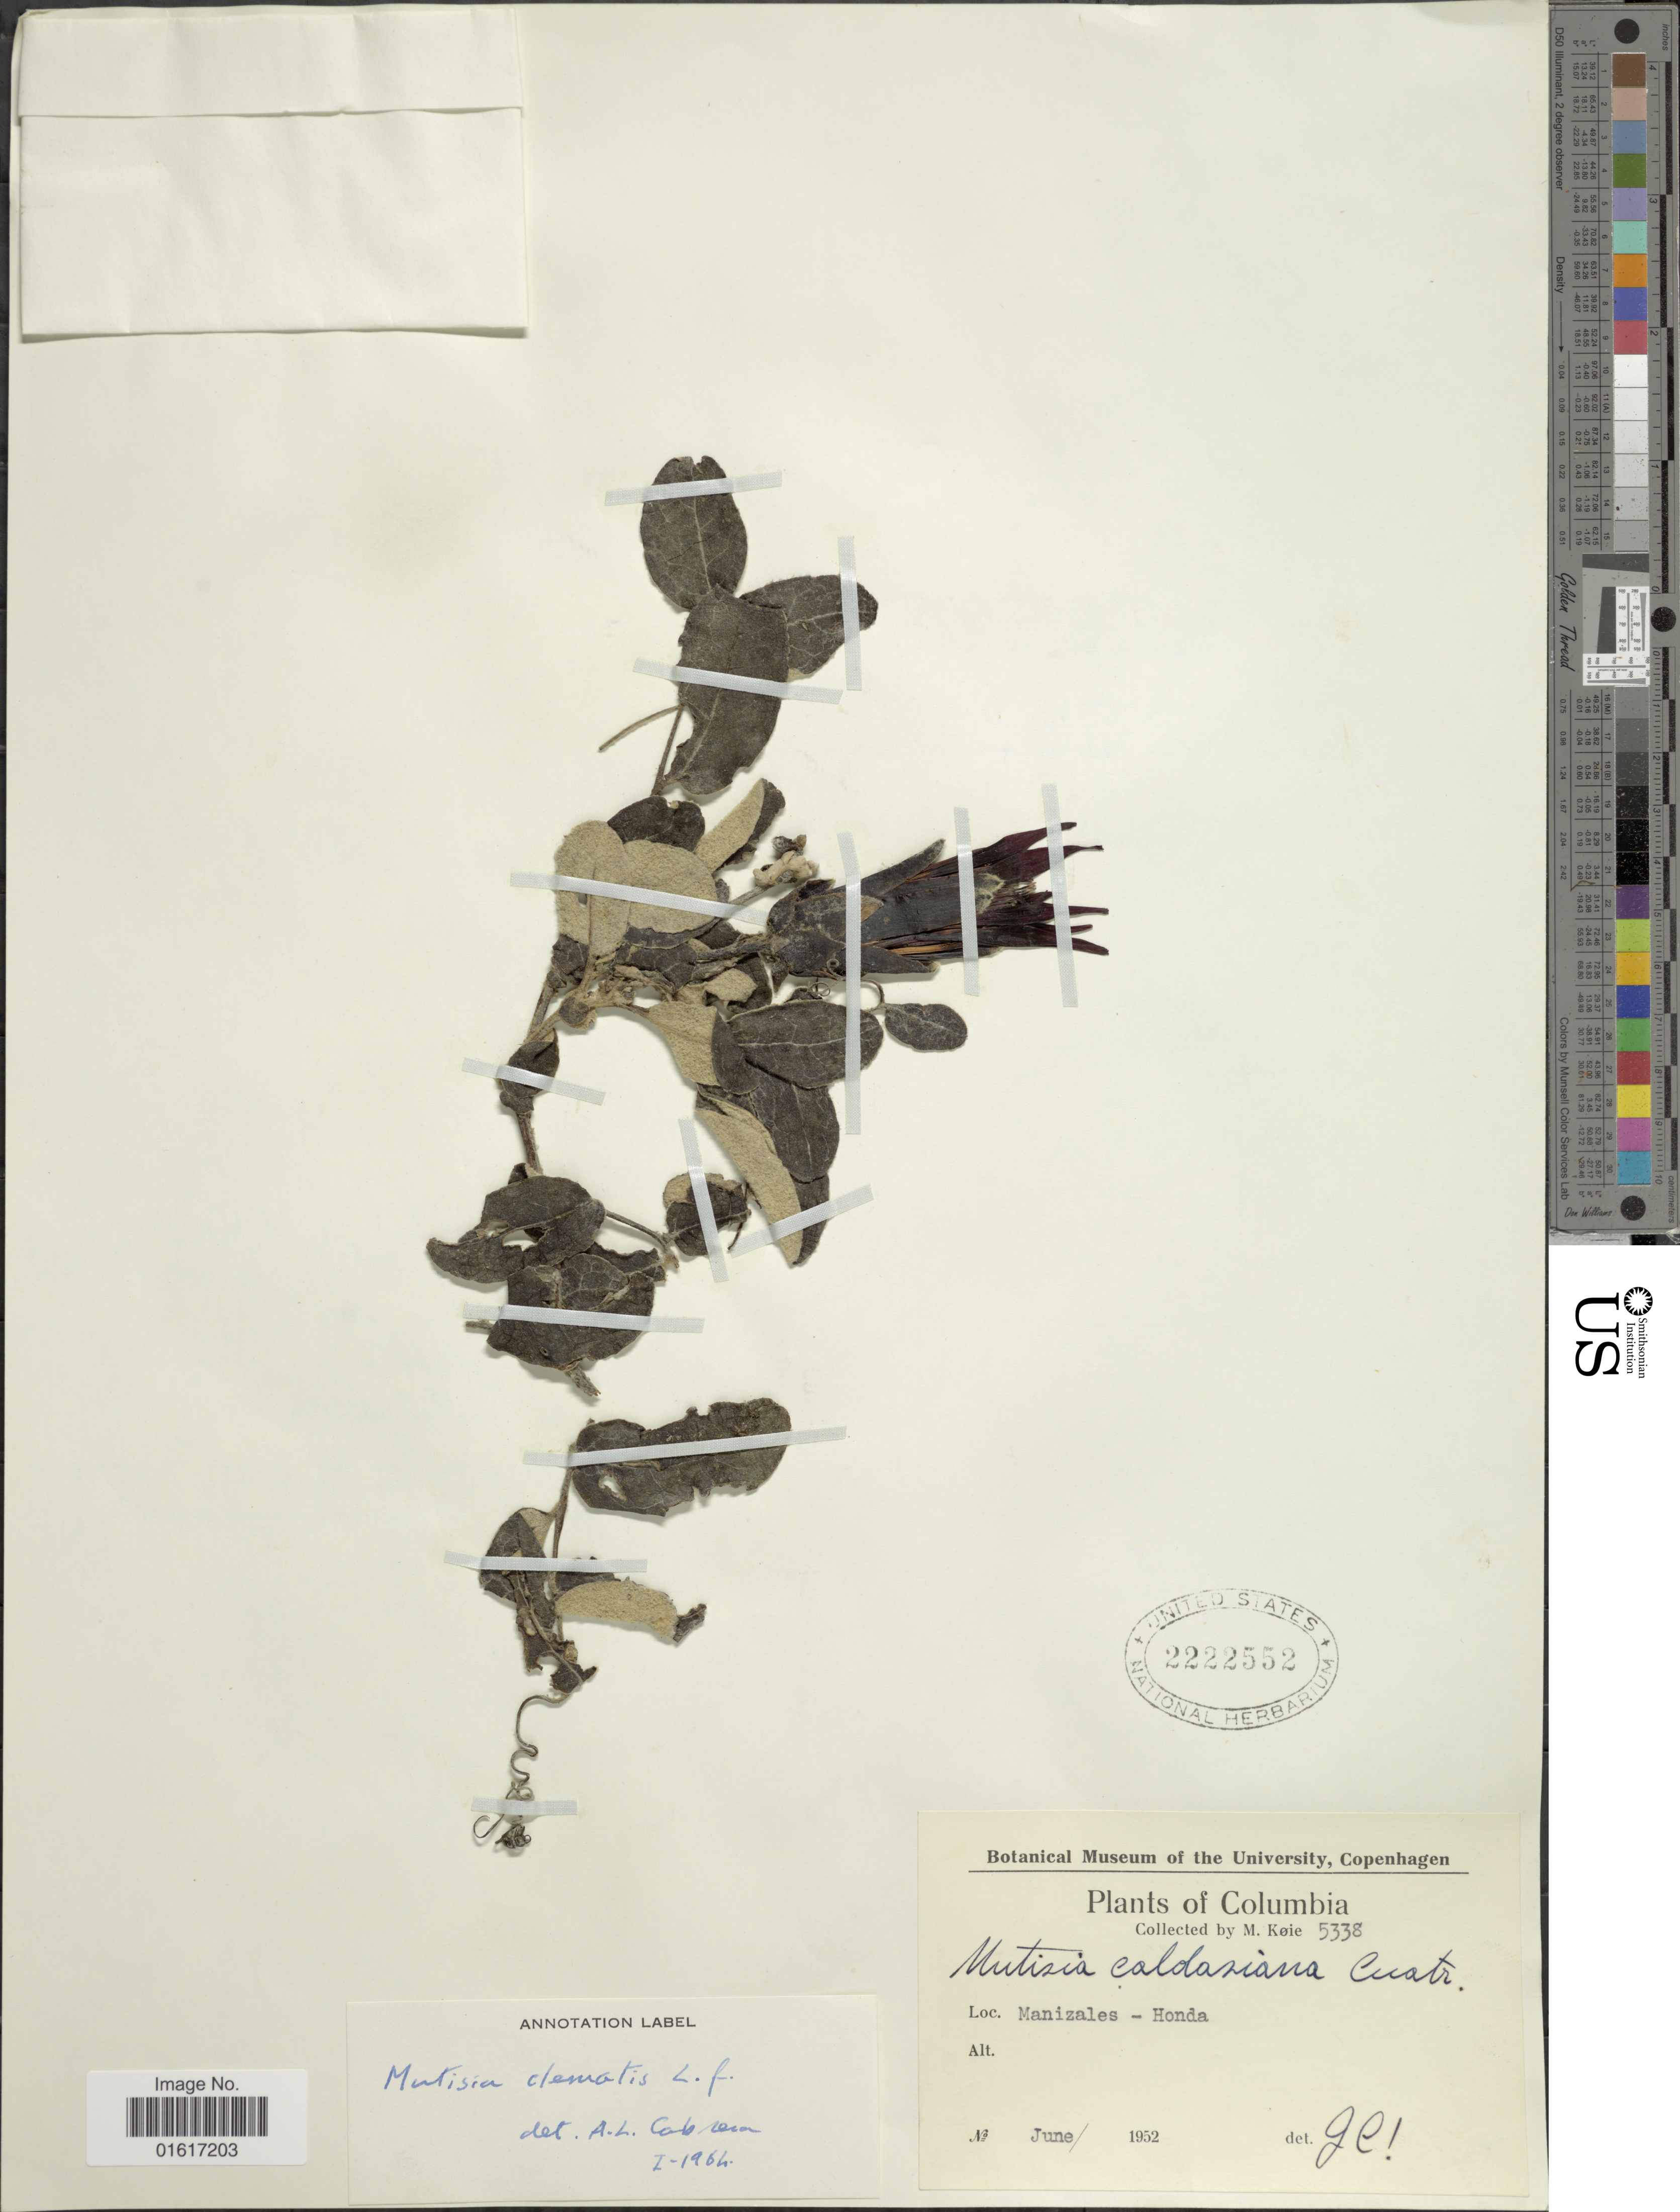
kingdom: Plantae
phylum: Tracheophyta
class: Magnoliopsida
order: Asterales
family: Asteraceae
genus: Mutisia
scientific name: Mutisia clematis var. clematis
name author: L. f.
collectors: M. Köie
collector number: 5338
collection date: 1952-06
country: Colombia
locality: Manizales - Honda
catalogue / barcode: US 2222552